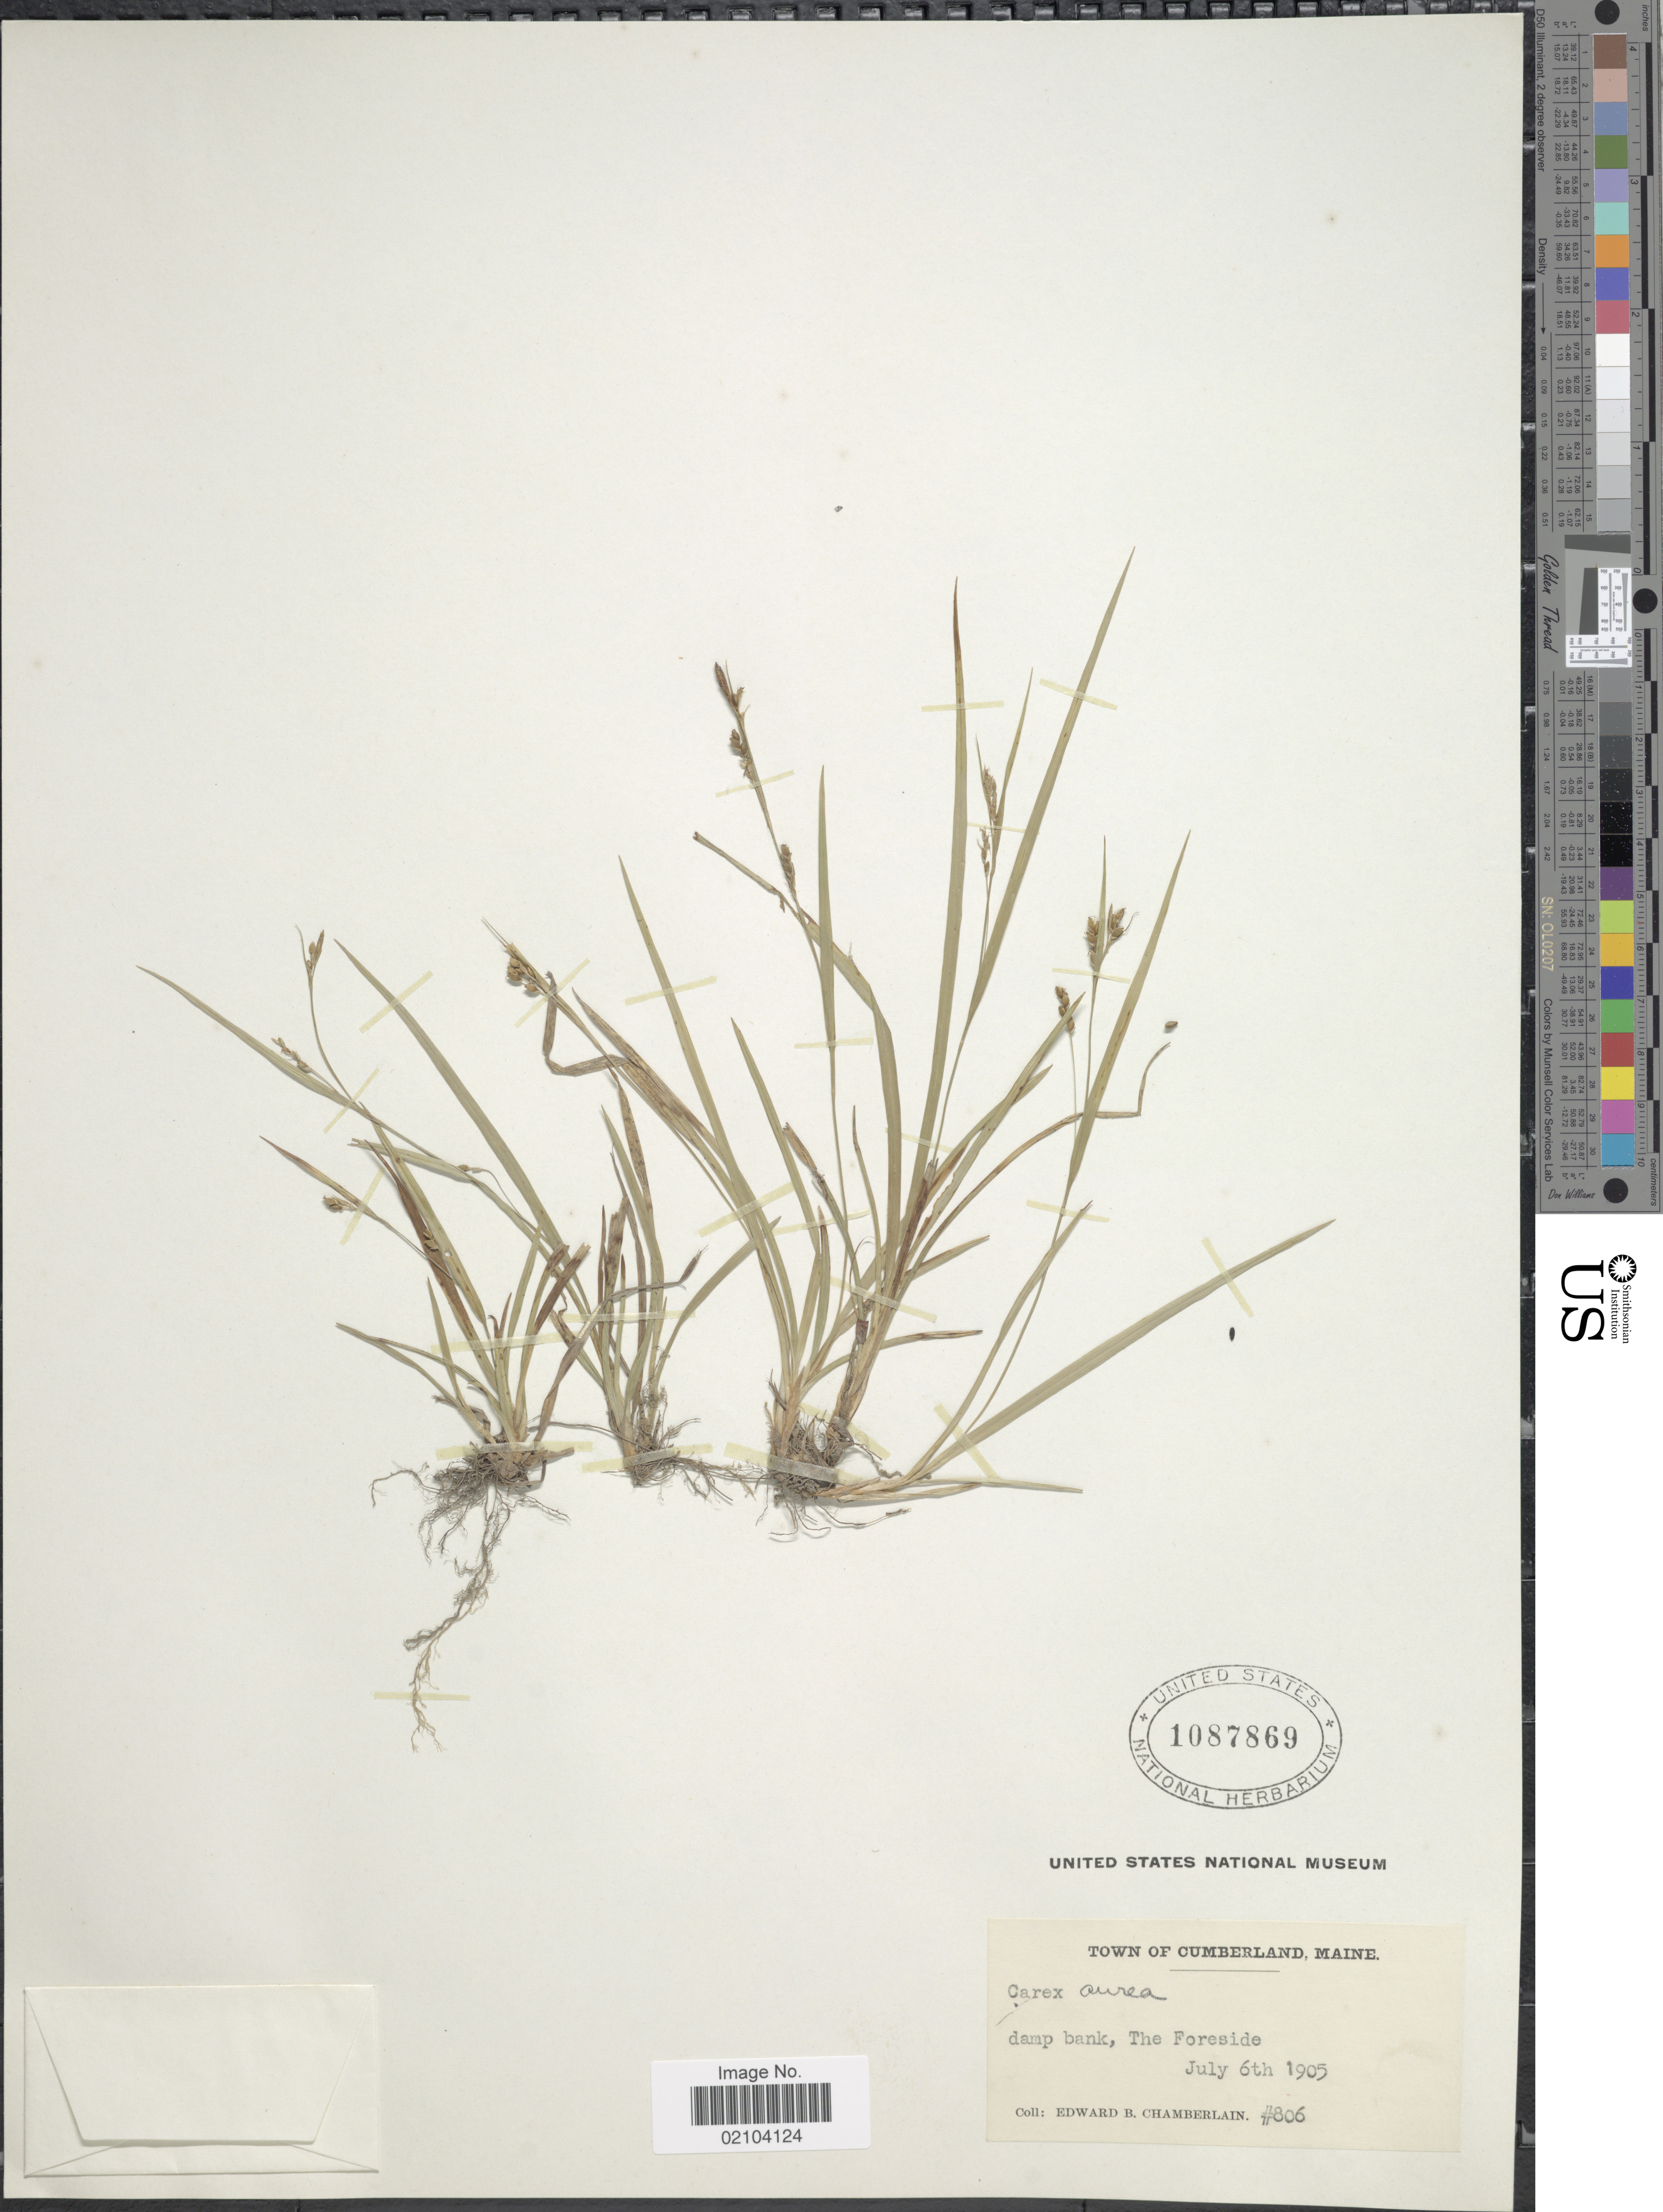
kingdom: Plantae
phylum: Tracheophyta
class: Liliopsida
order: Poales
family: Cyperaceae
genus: Carex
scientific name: Carex aurea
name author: Nutt.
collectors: E. Chamberlain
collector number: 806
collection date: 1905-07-06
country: United States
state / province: Maine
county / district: Cumberland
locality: Cumberland. Damp bank, The Foreside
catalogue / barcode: US 1087869